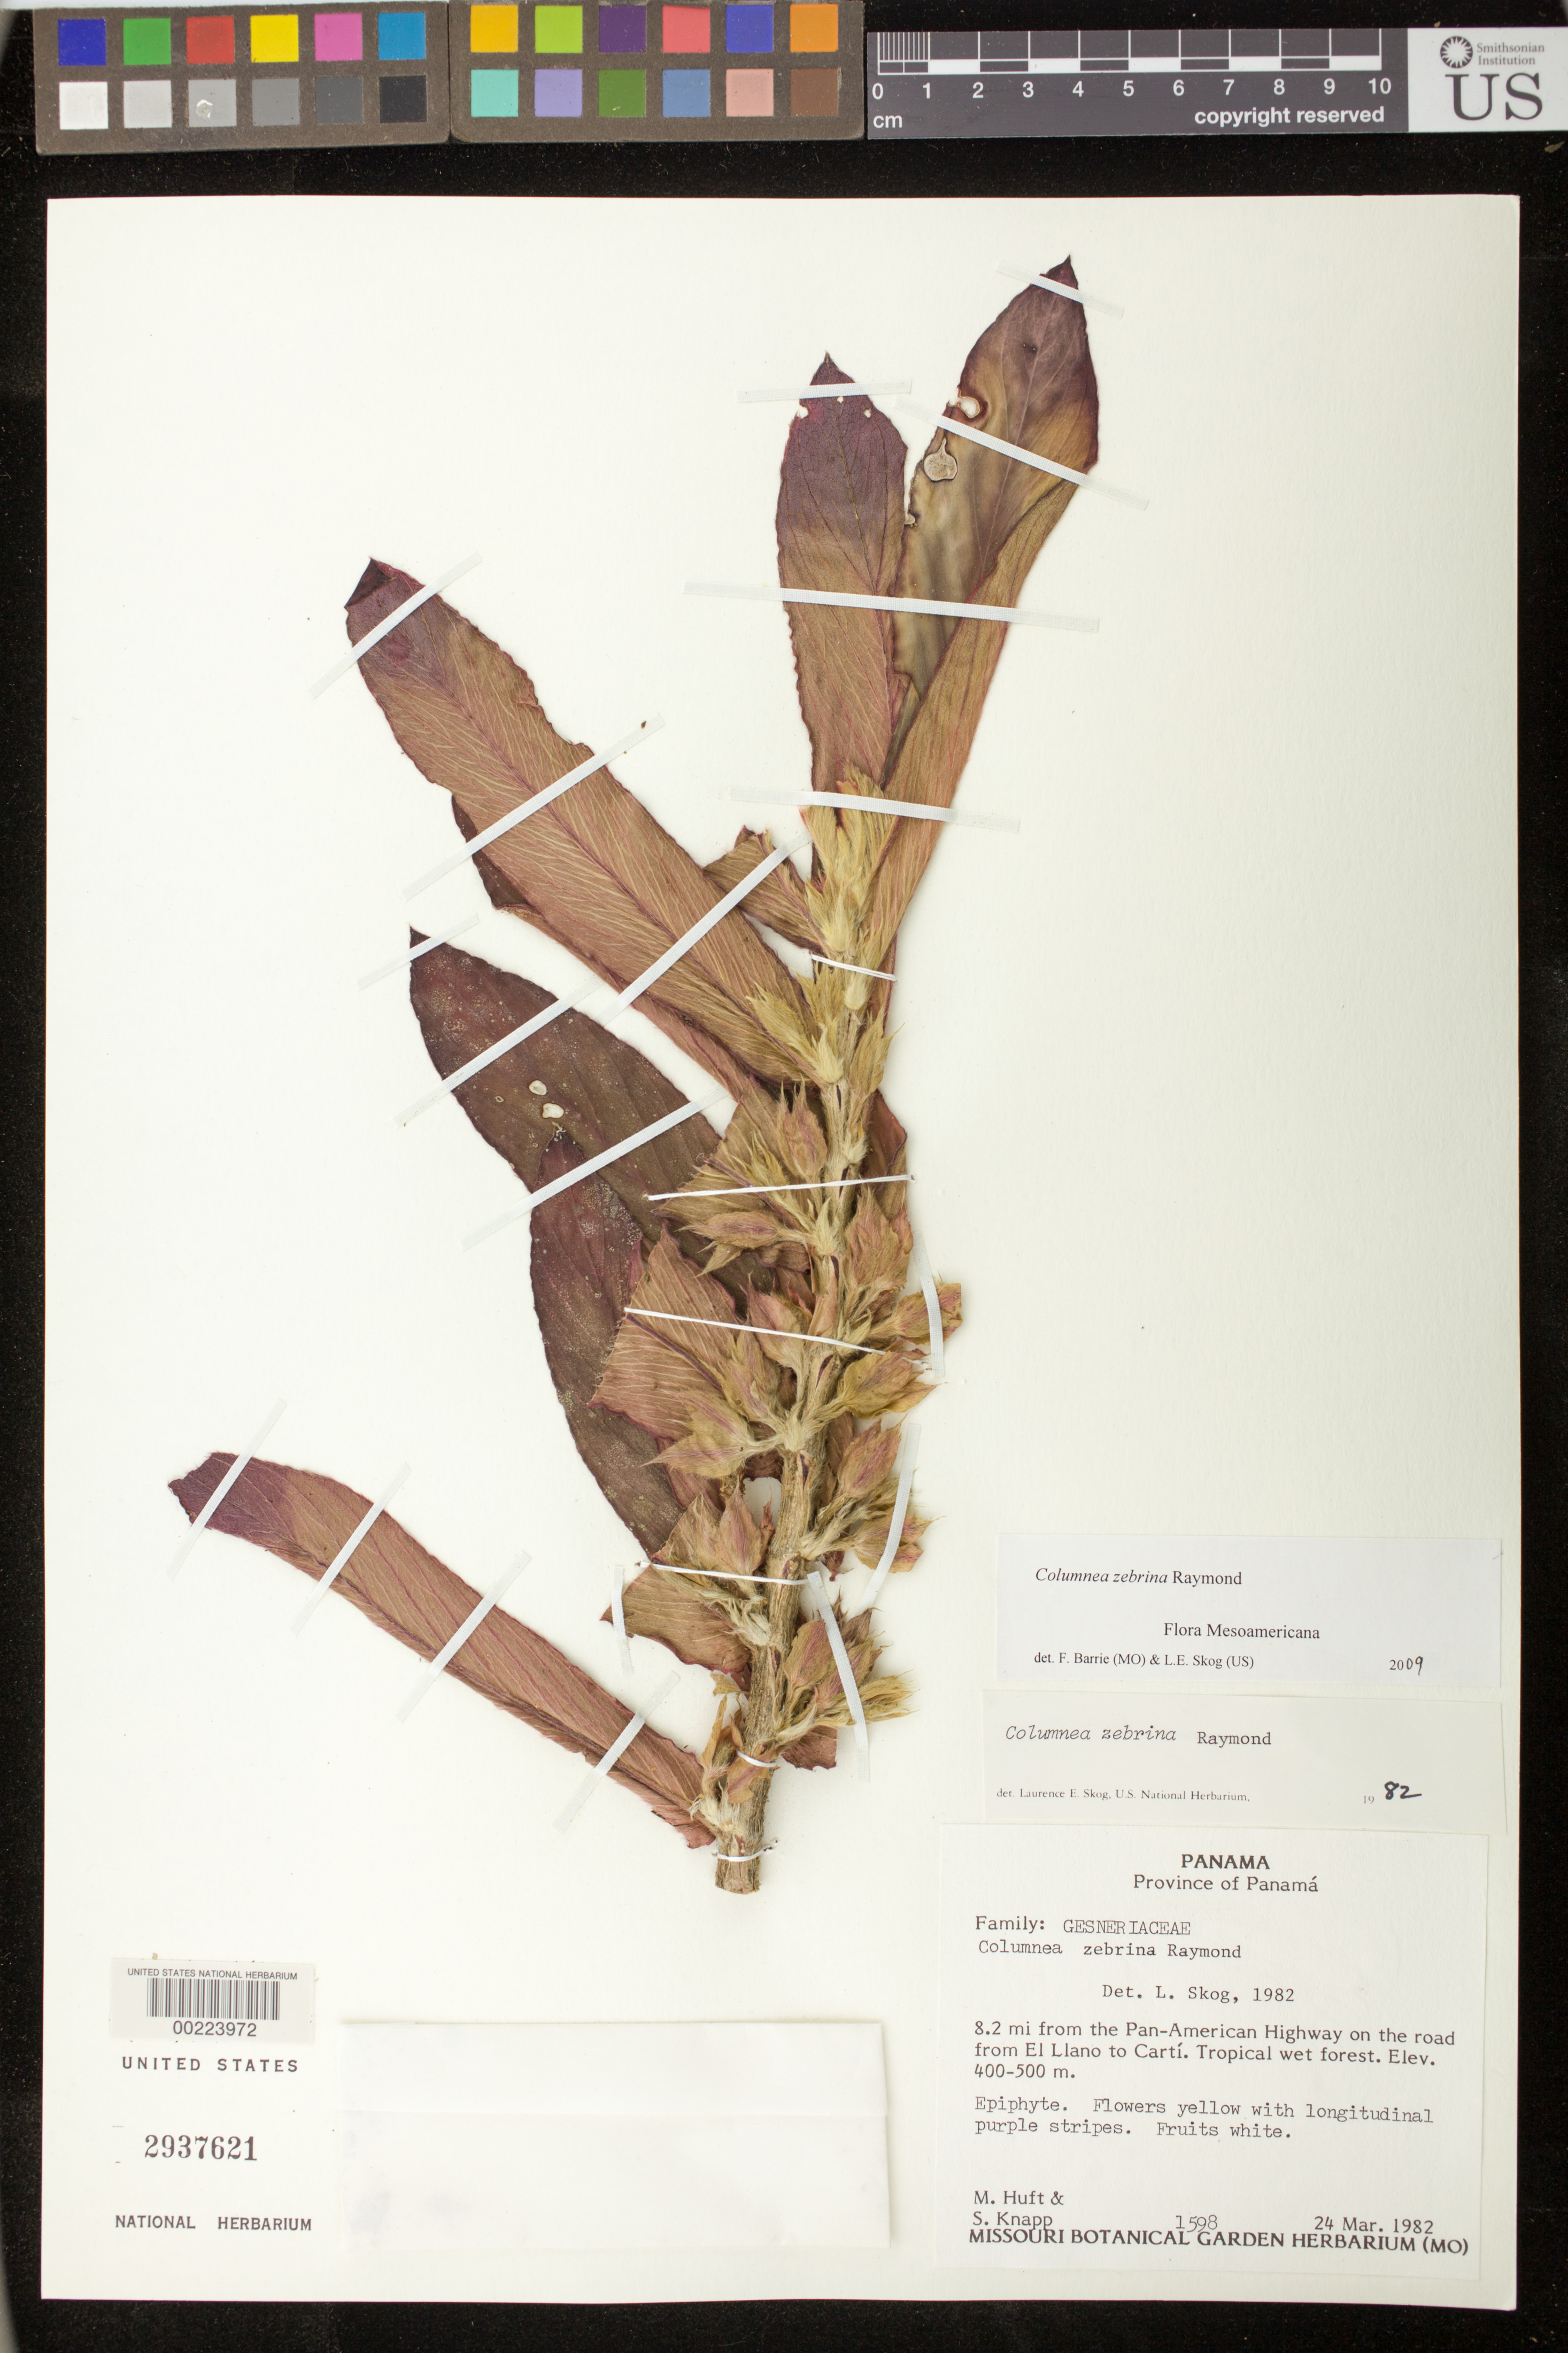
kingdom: Plantae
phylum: Tracheophyta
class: Magnoliopsida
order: Lamiales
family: Gesneriaceae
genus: Columnea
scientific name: Columnea zebrina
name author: Raymond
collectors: M. J. Huft & S. Knapp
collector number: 1598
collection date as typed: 24 Mar 1982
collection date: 1982-03-24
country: Panama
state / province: Panamá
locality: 8.2 km from the Pan-American highway on the road from El Llano to Carti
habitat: Tropical wet forest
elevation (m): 400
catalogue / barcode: US 2937621